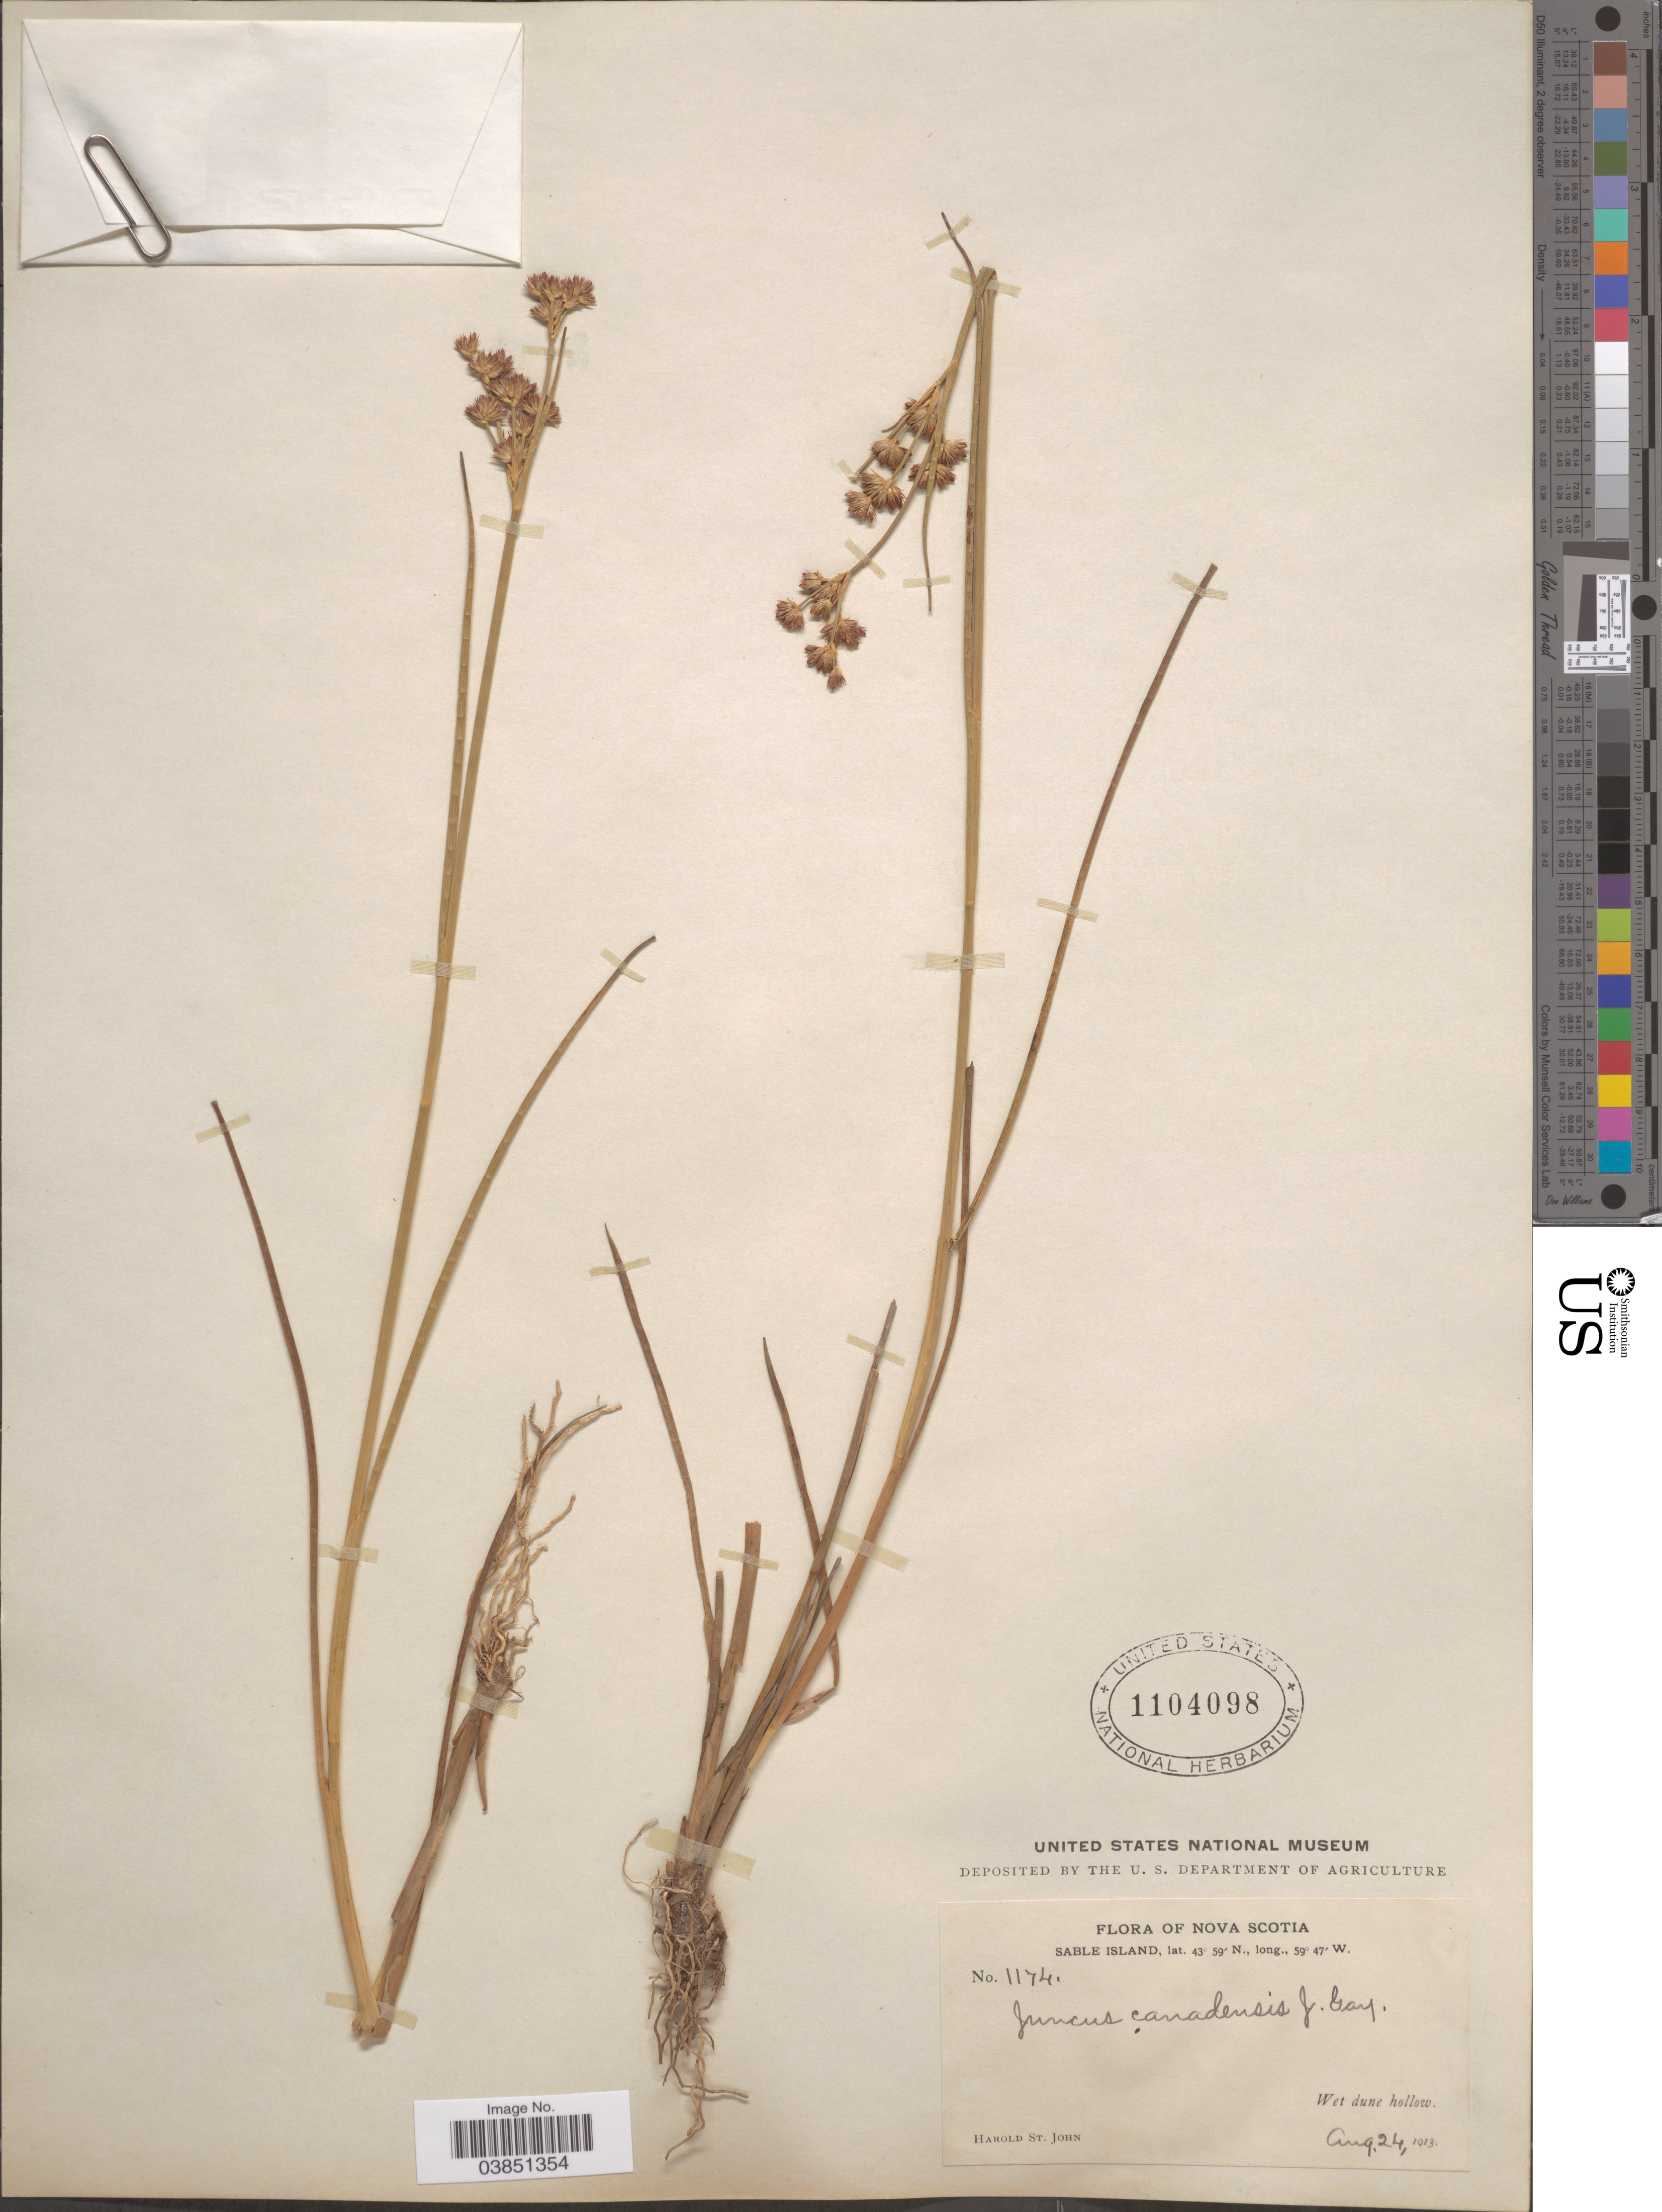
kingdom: Plantae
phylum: Tracheophyta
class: Liliopsida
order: Poales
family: Juncaceae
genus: Juncus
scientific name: Juncus canadensis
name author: J. Gay ex Laharpe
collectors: H. St. John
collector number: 1174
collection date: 1913-08-24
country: Canada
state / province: Nova Scotia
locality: Sable Island.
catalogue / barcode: US 1104098